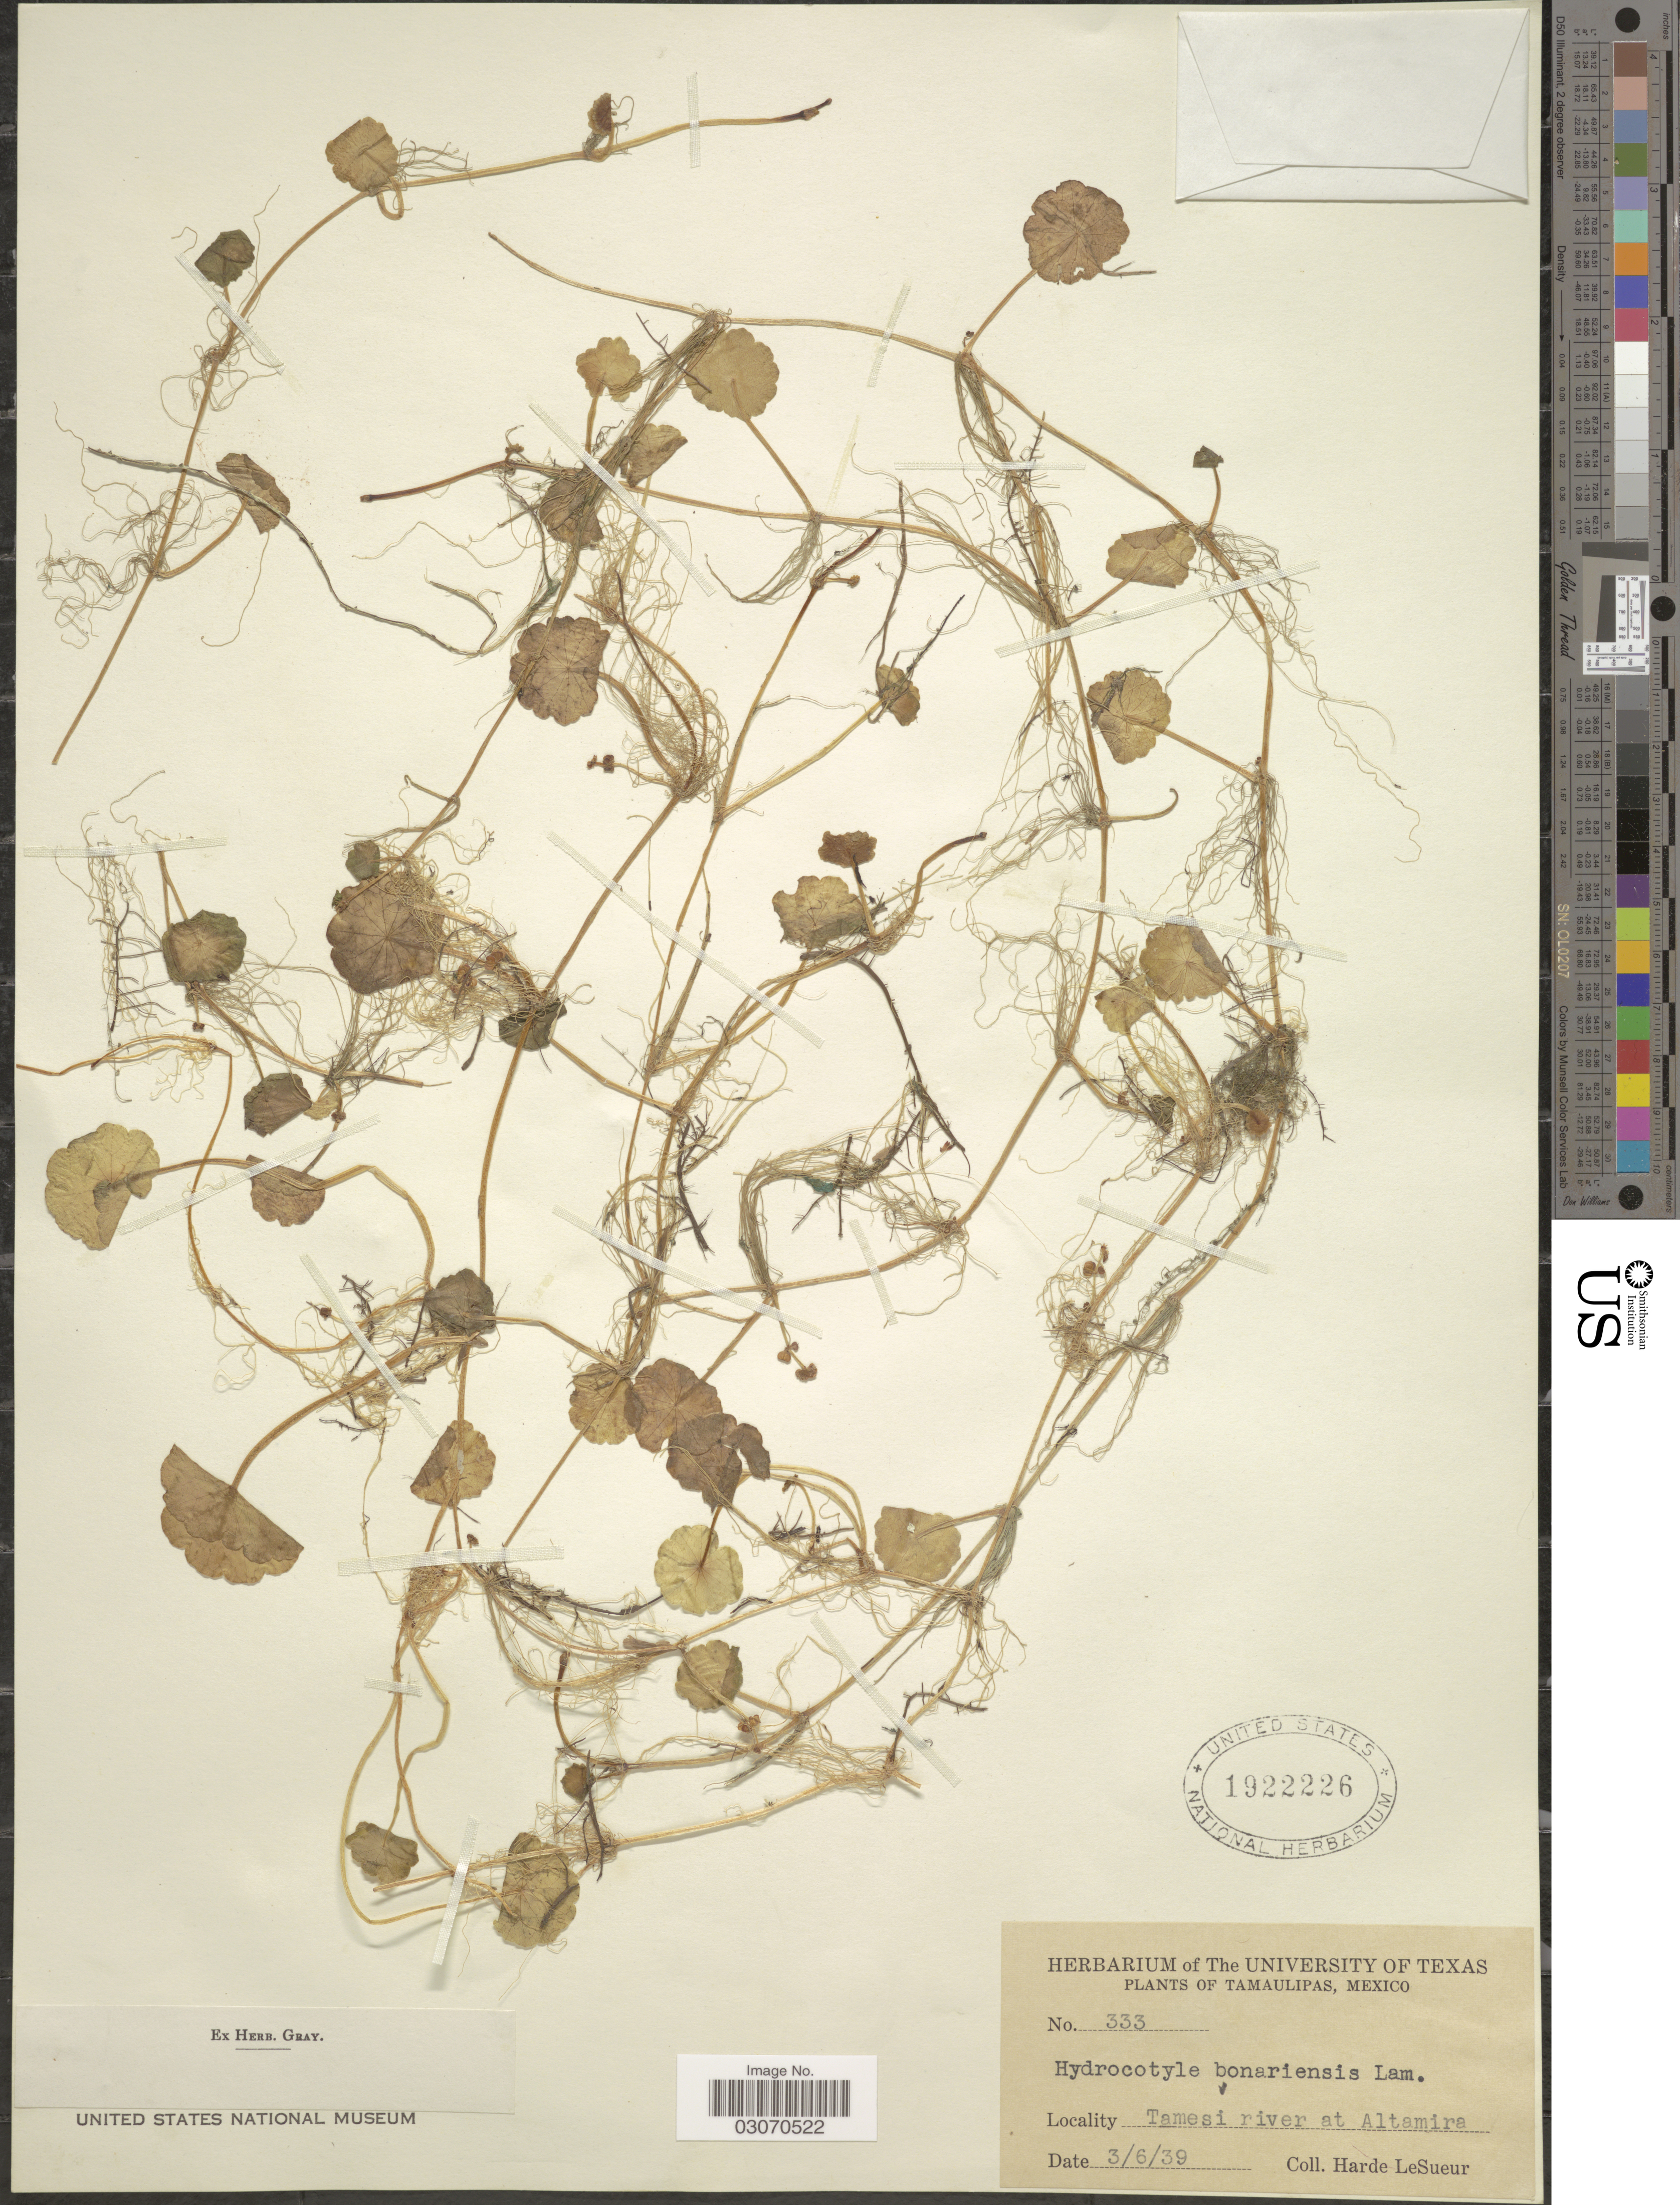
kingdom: Plantae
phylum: Tracheophyta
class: Magnoliopsida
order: Apiales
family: Araliaceae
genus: Hydrocotyle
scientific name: Hydrocotyle bonariensis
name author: Lam.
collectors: H. LeSueur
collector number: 333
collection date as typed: Transcribed d/m/y: 3/6/39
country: Mexico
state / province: Tamaulipas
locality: Tamesi river at Altamira.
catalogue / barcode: US 1922226